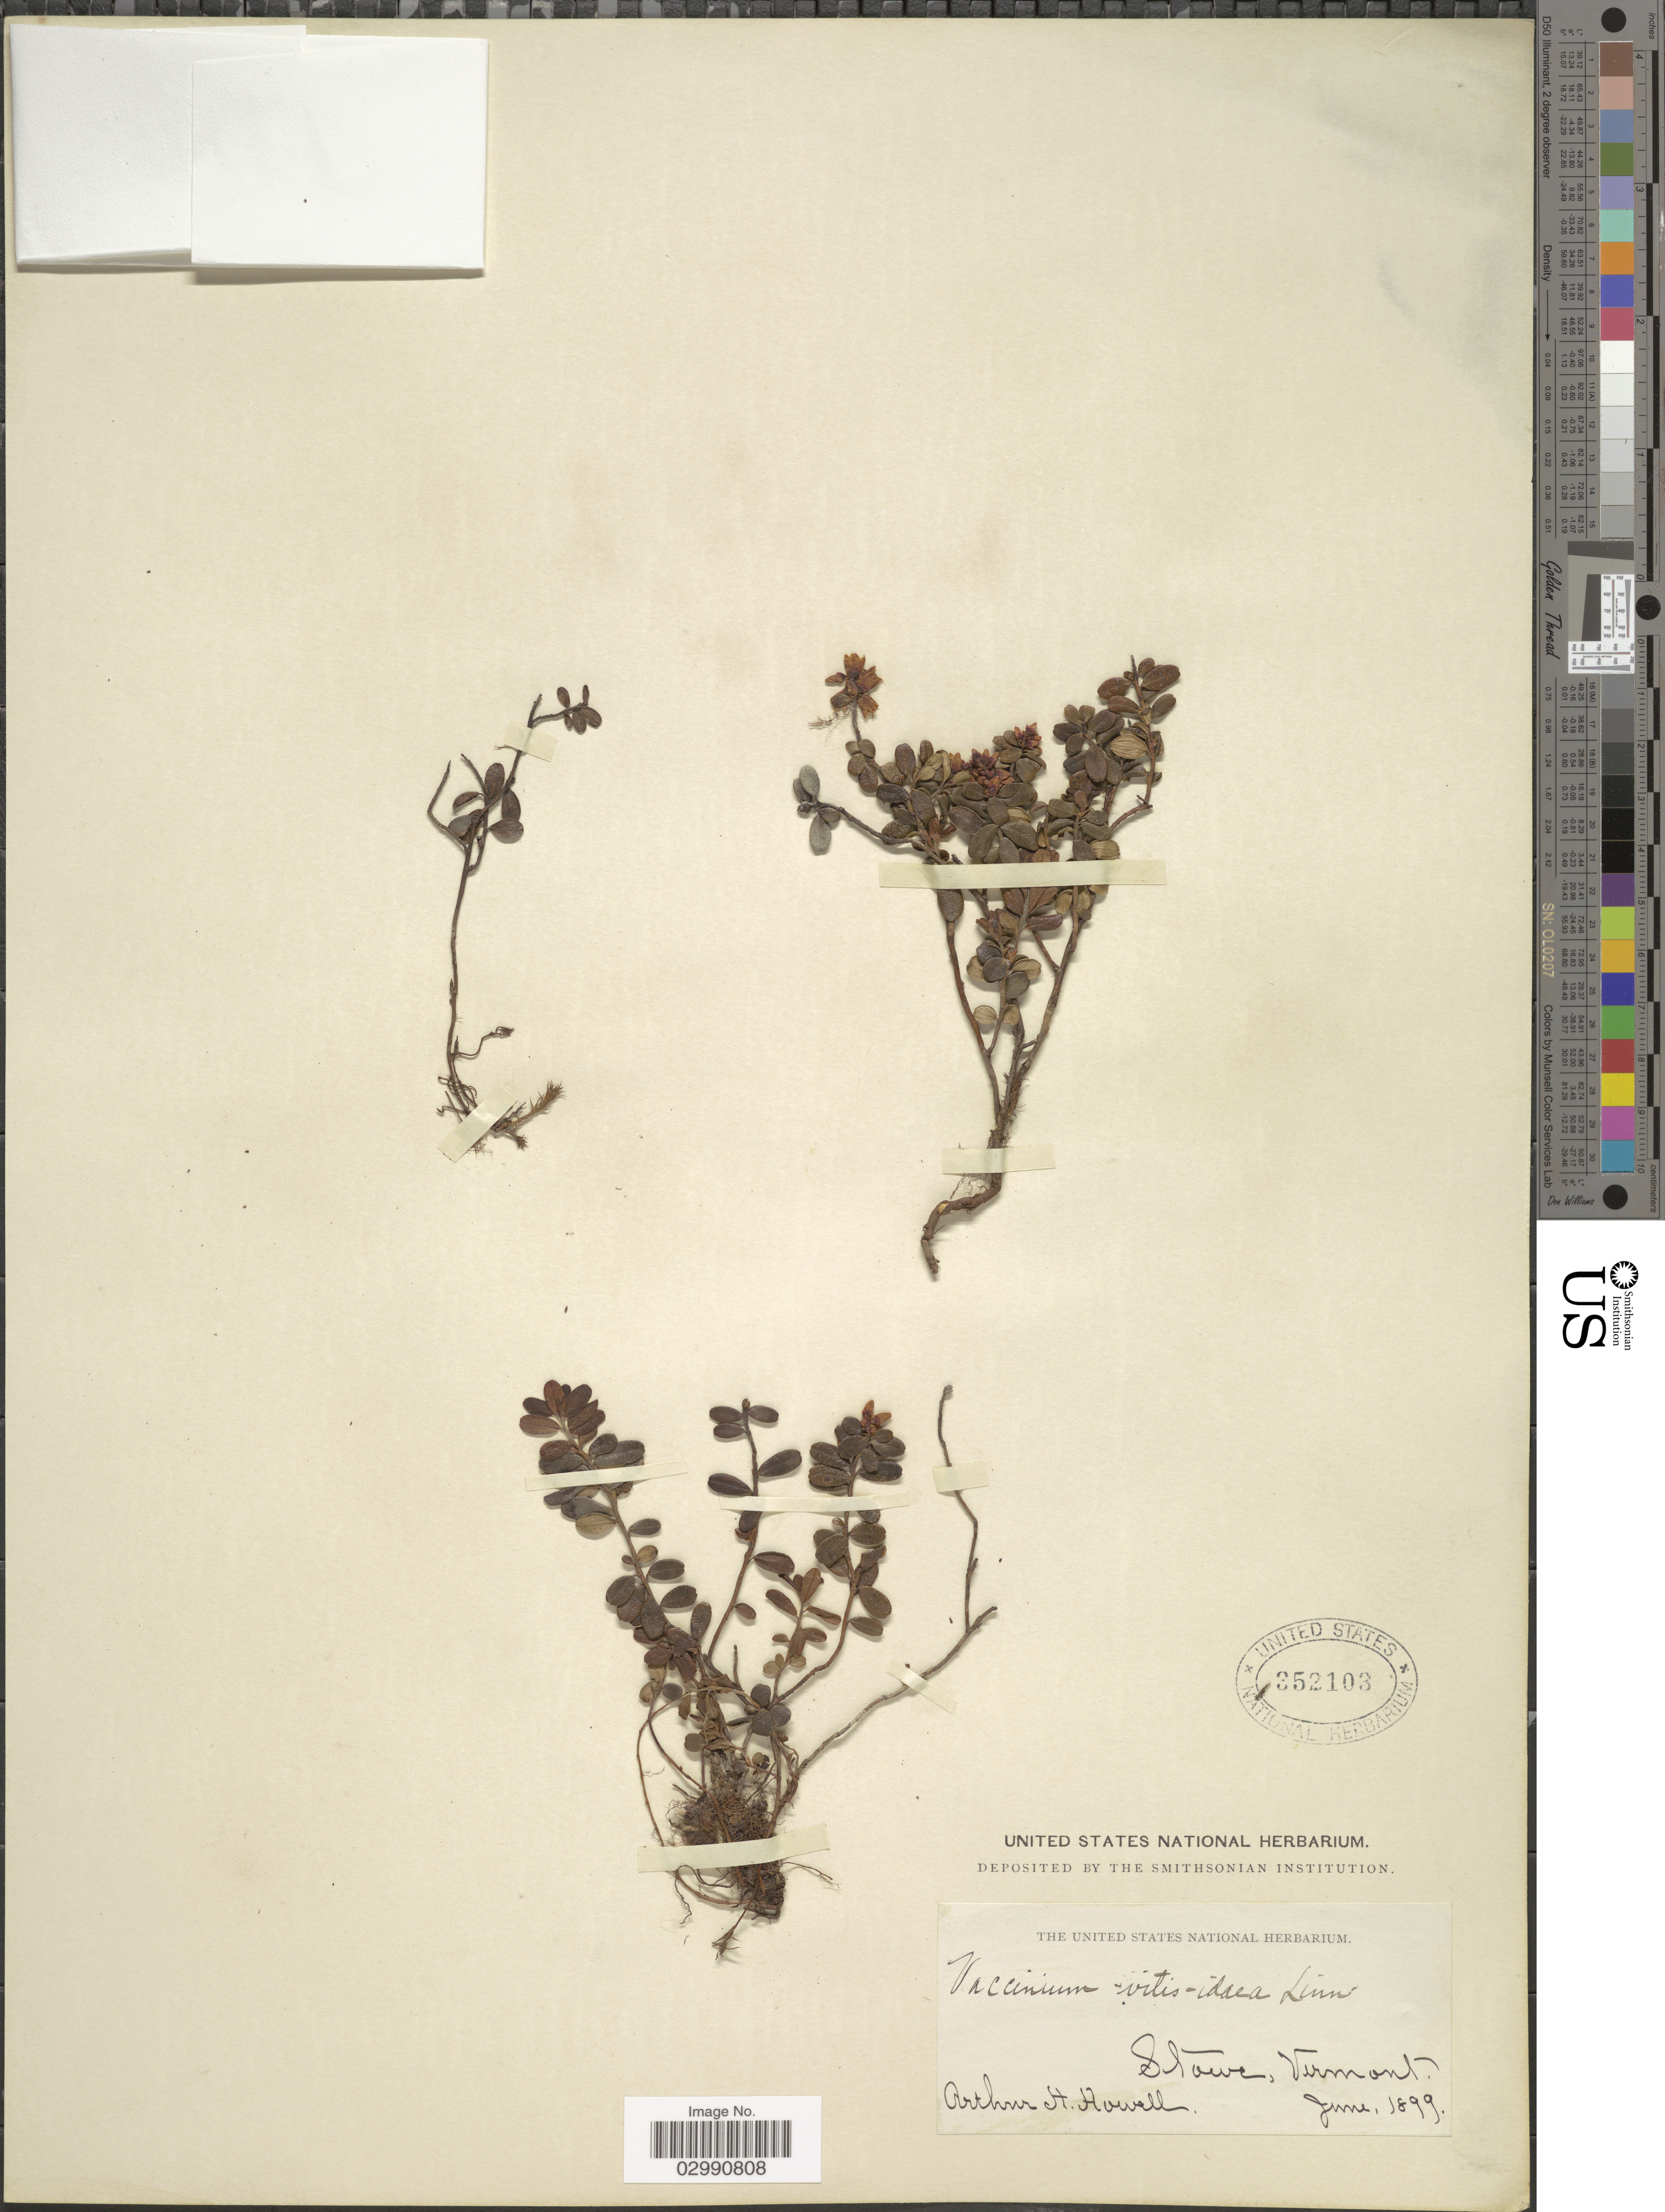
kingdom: Plantae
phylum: Tracheophyta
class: Magnoliopsida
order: Ericales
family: Ericaceae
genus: Vaccinium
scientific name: Vaccinium vitis-idaea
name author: L.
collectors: A. H. Howell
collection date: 1899-06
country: United States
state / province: Vermont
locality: Stowe, Vermont.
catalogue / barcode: US 352103